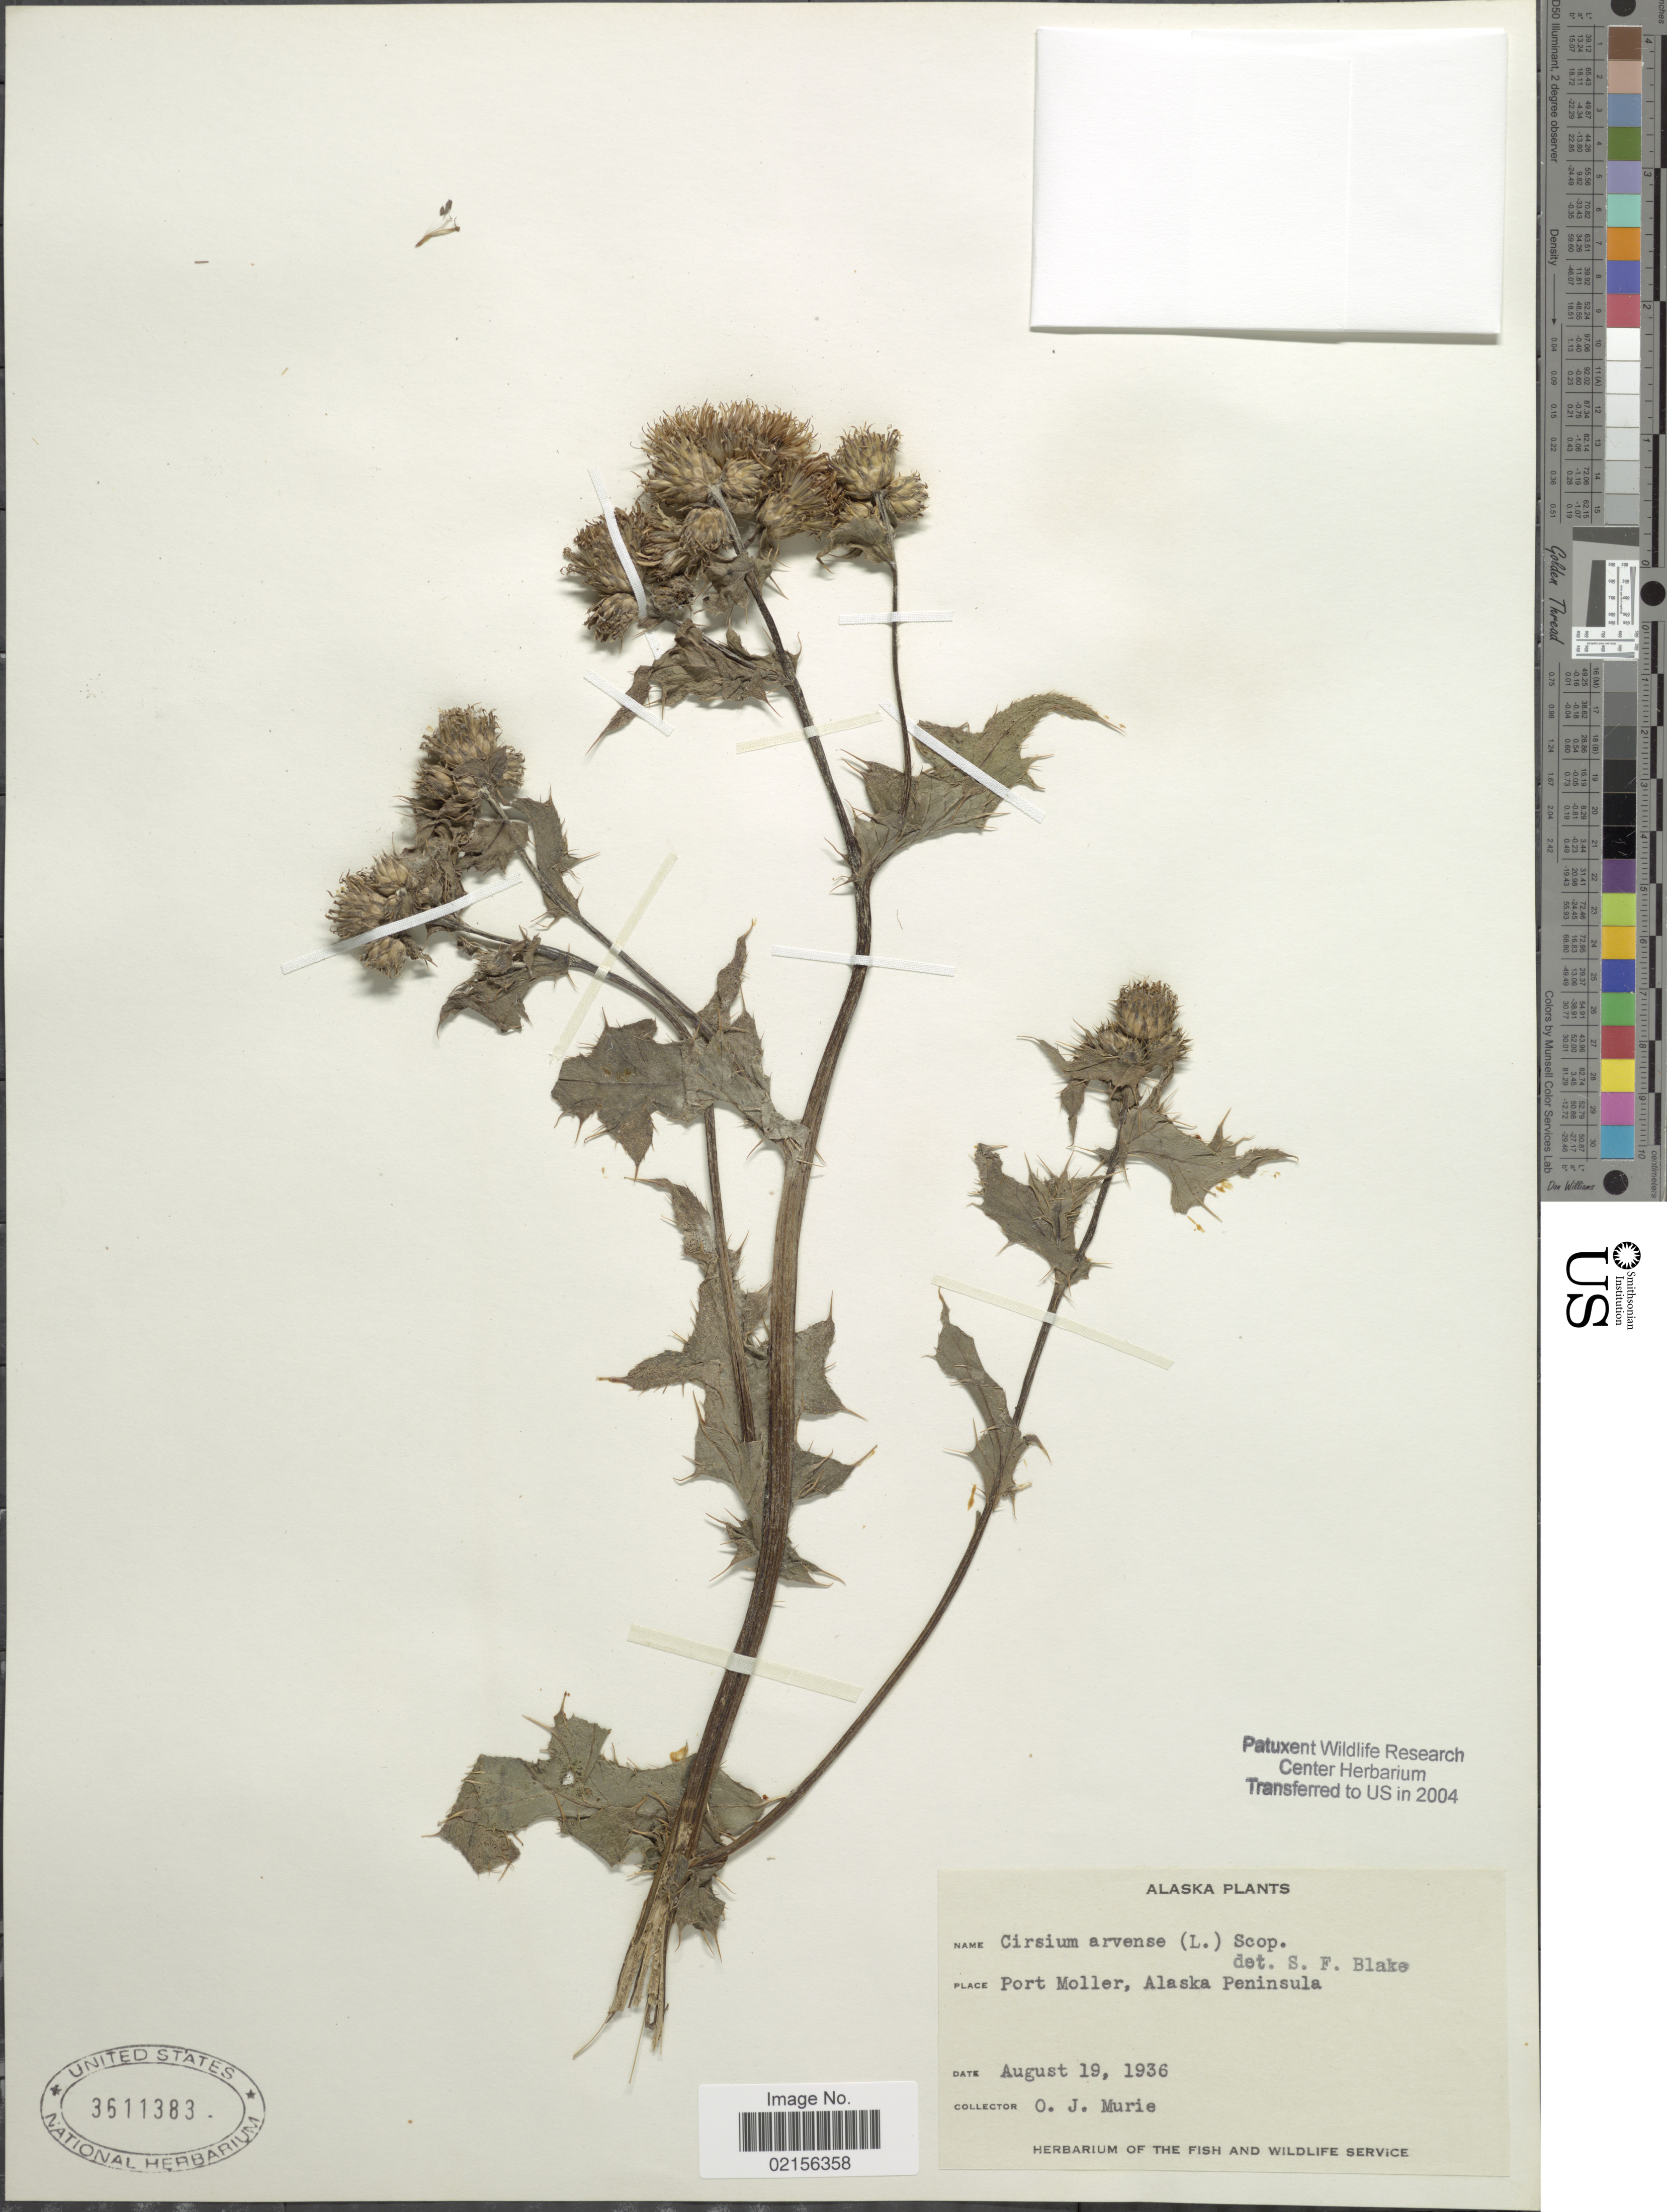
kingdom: Plantae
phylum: Tracheophyta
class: Magnoliopsida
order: Asterales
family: Asteraceae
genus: Cirsium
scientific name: Cirsium arvense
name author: (L.) Scop.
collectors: O. Murie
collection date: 1936-08-19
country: United States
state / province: Alaska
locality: Port Moller, Alaska Peninsula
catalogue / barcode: US 3611383